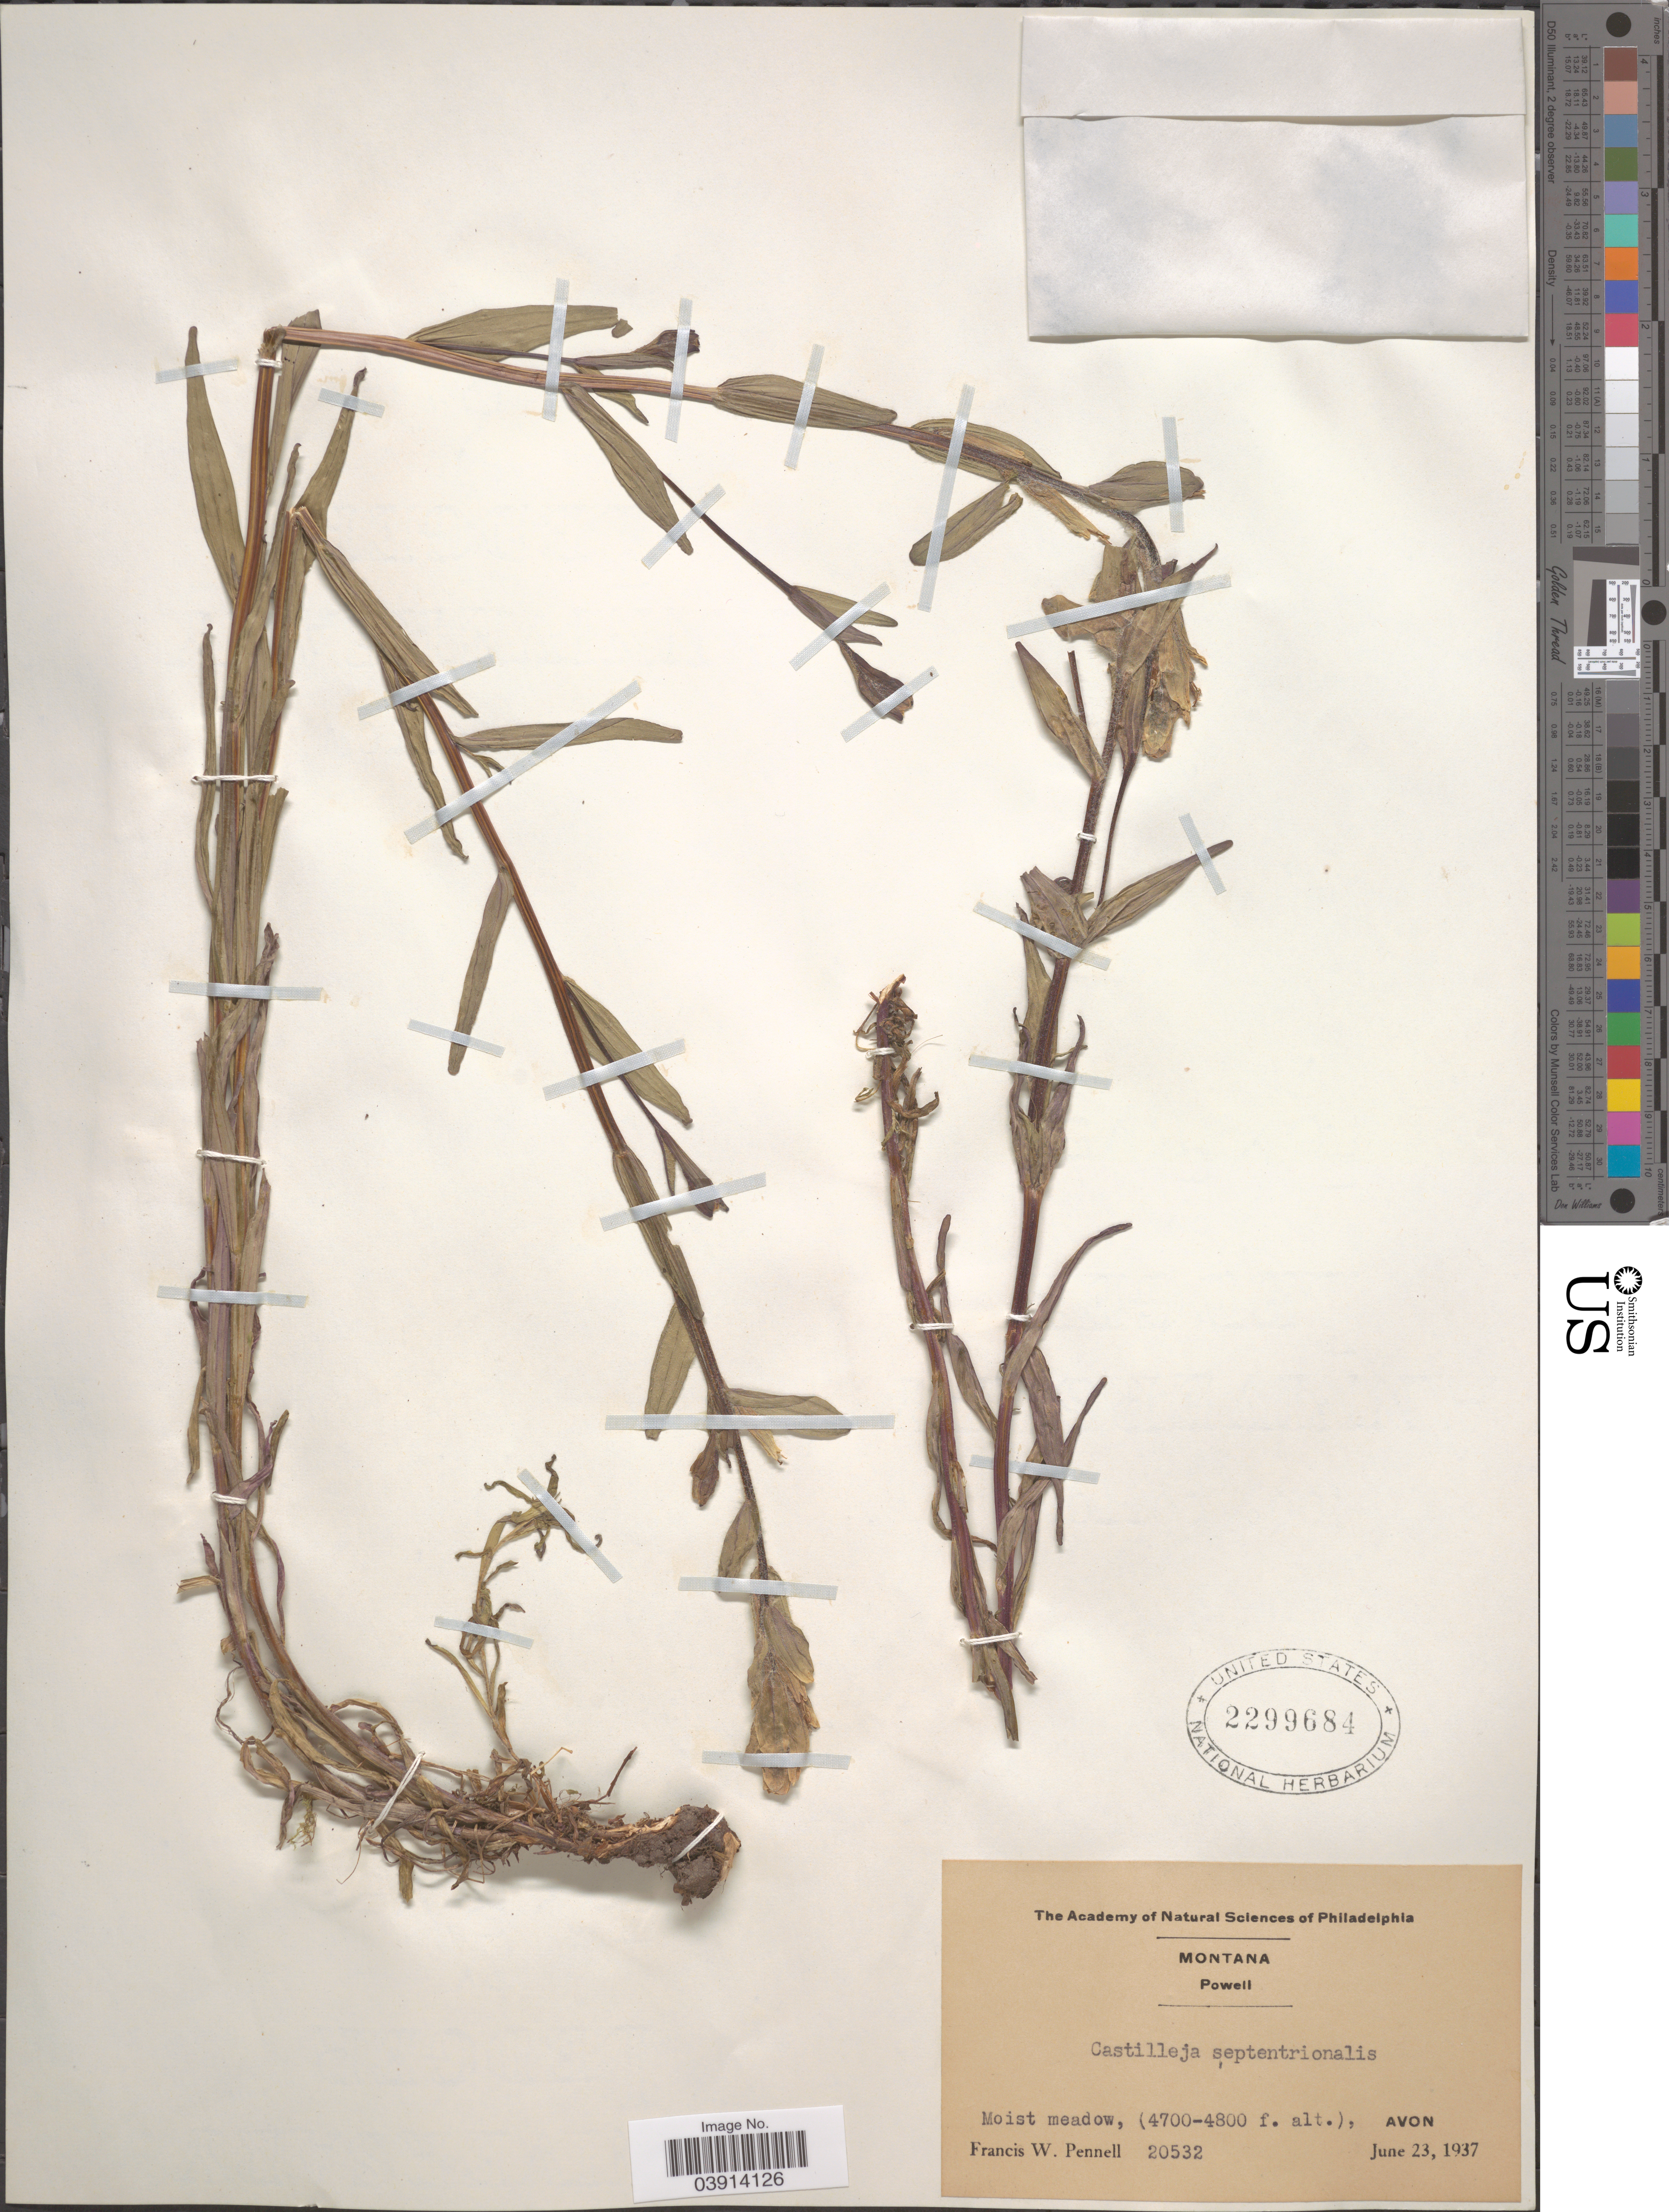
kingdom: Plantae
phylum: Tracheophyta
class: Magnoliopsida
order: Lamiales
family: Orobanchaceae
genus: Castilleja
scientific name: Castilleja septentrionalis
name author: Lindl.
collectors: F. W. Pennell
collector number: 20532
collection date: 1937-06-23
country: United States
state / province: Montana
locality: Powell. Avon.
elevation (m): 1433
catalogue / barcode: US 2299684